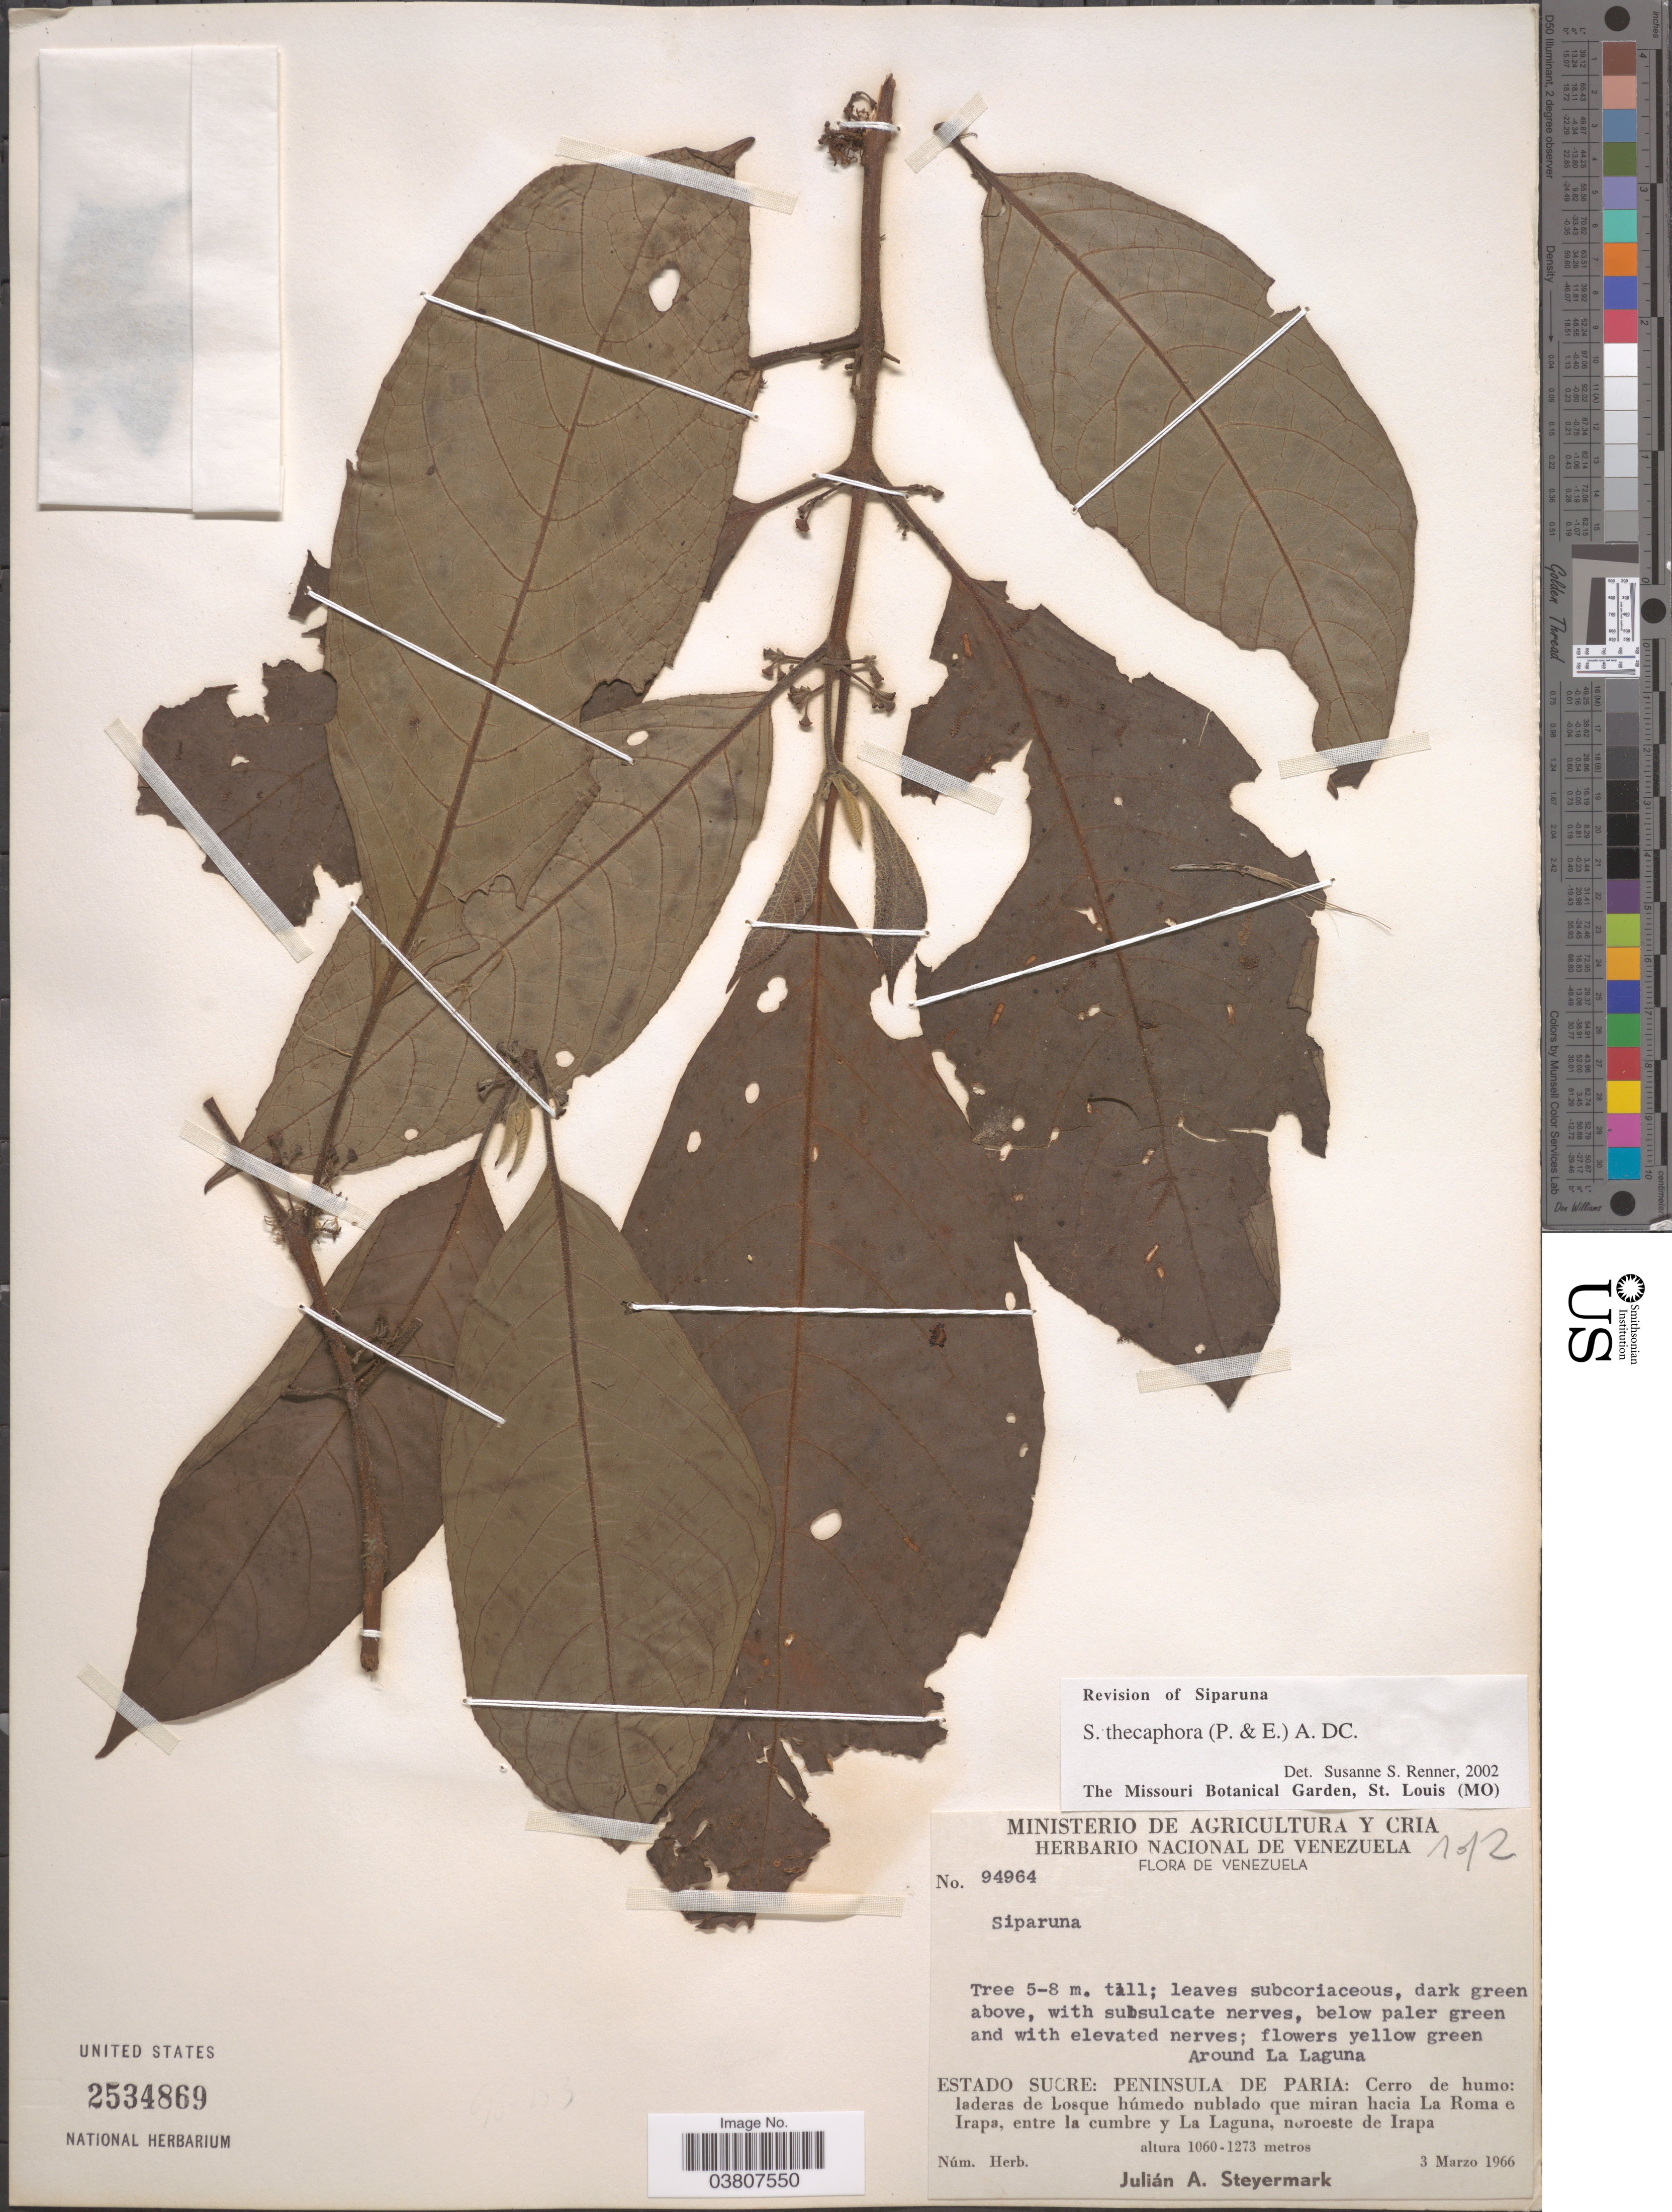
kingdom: Plantae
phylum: Tracheophyta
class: Magnoliopsida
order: Laurales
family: Siparunaceae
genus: Siparuna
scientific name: Siparuna thecaphora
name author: (Poepp. & Endl.) A. DC.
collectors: J. Steyermark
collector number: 94964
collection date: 1966-03-03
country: Venezuela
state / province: Sucre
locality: Around La Laguna. Peninsula De Paria: Cerro de humo: laderas de bosque húmedo nublado que miran hacia La Roma e Irapa, entre la cumbre y La Laguna, noroeste de Irapa.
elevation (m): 1060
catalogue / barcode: US 2534869